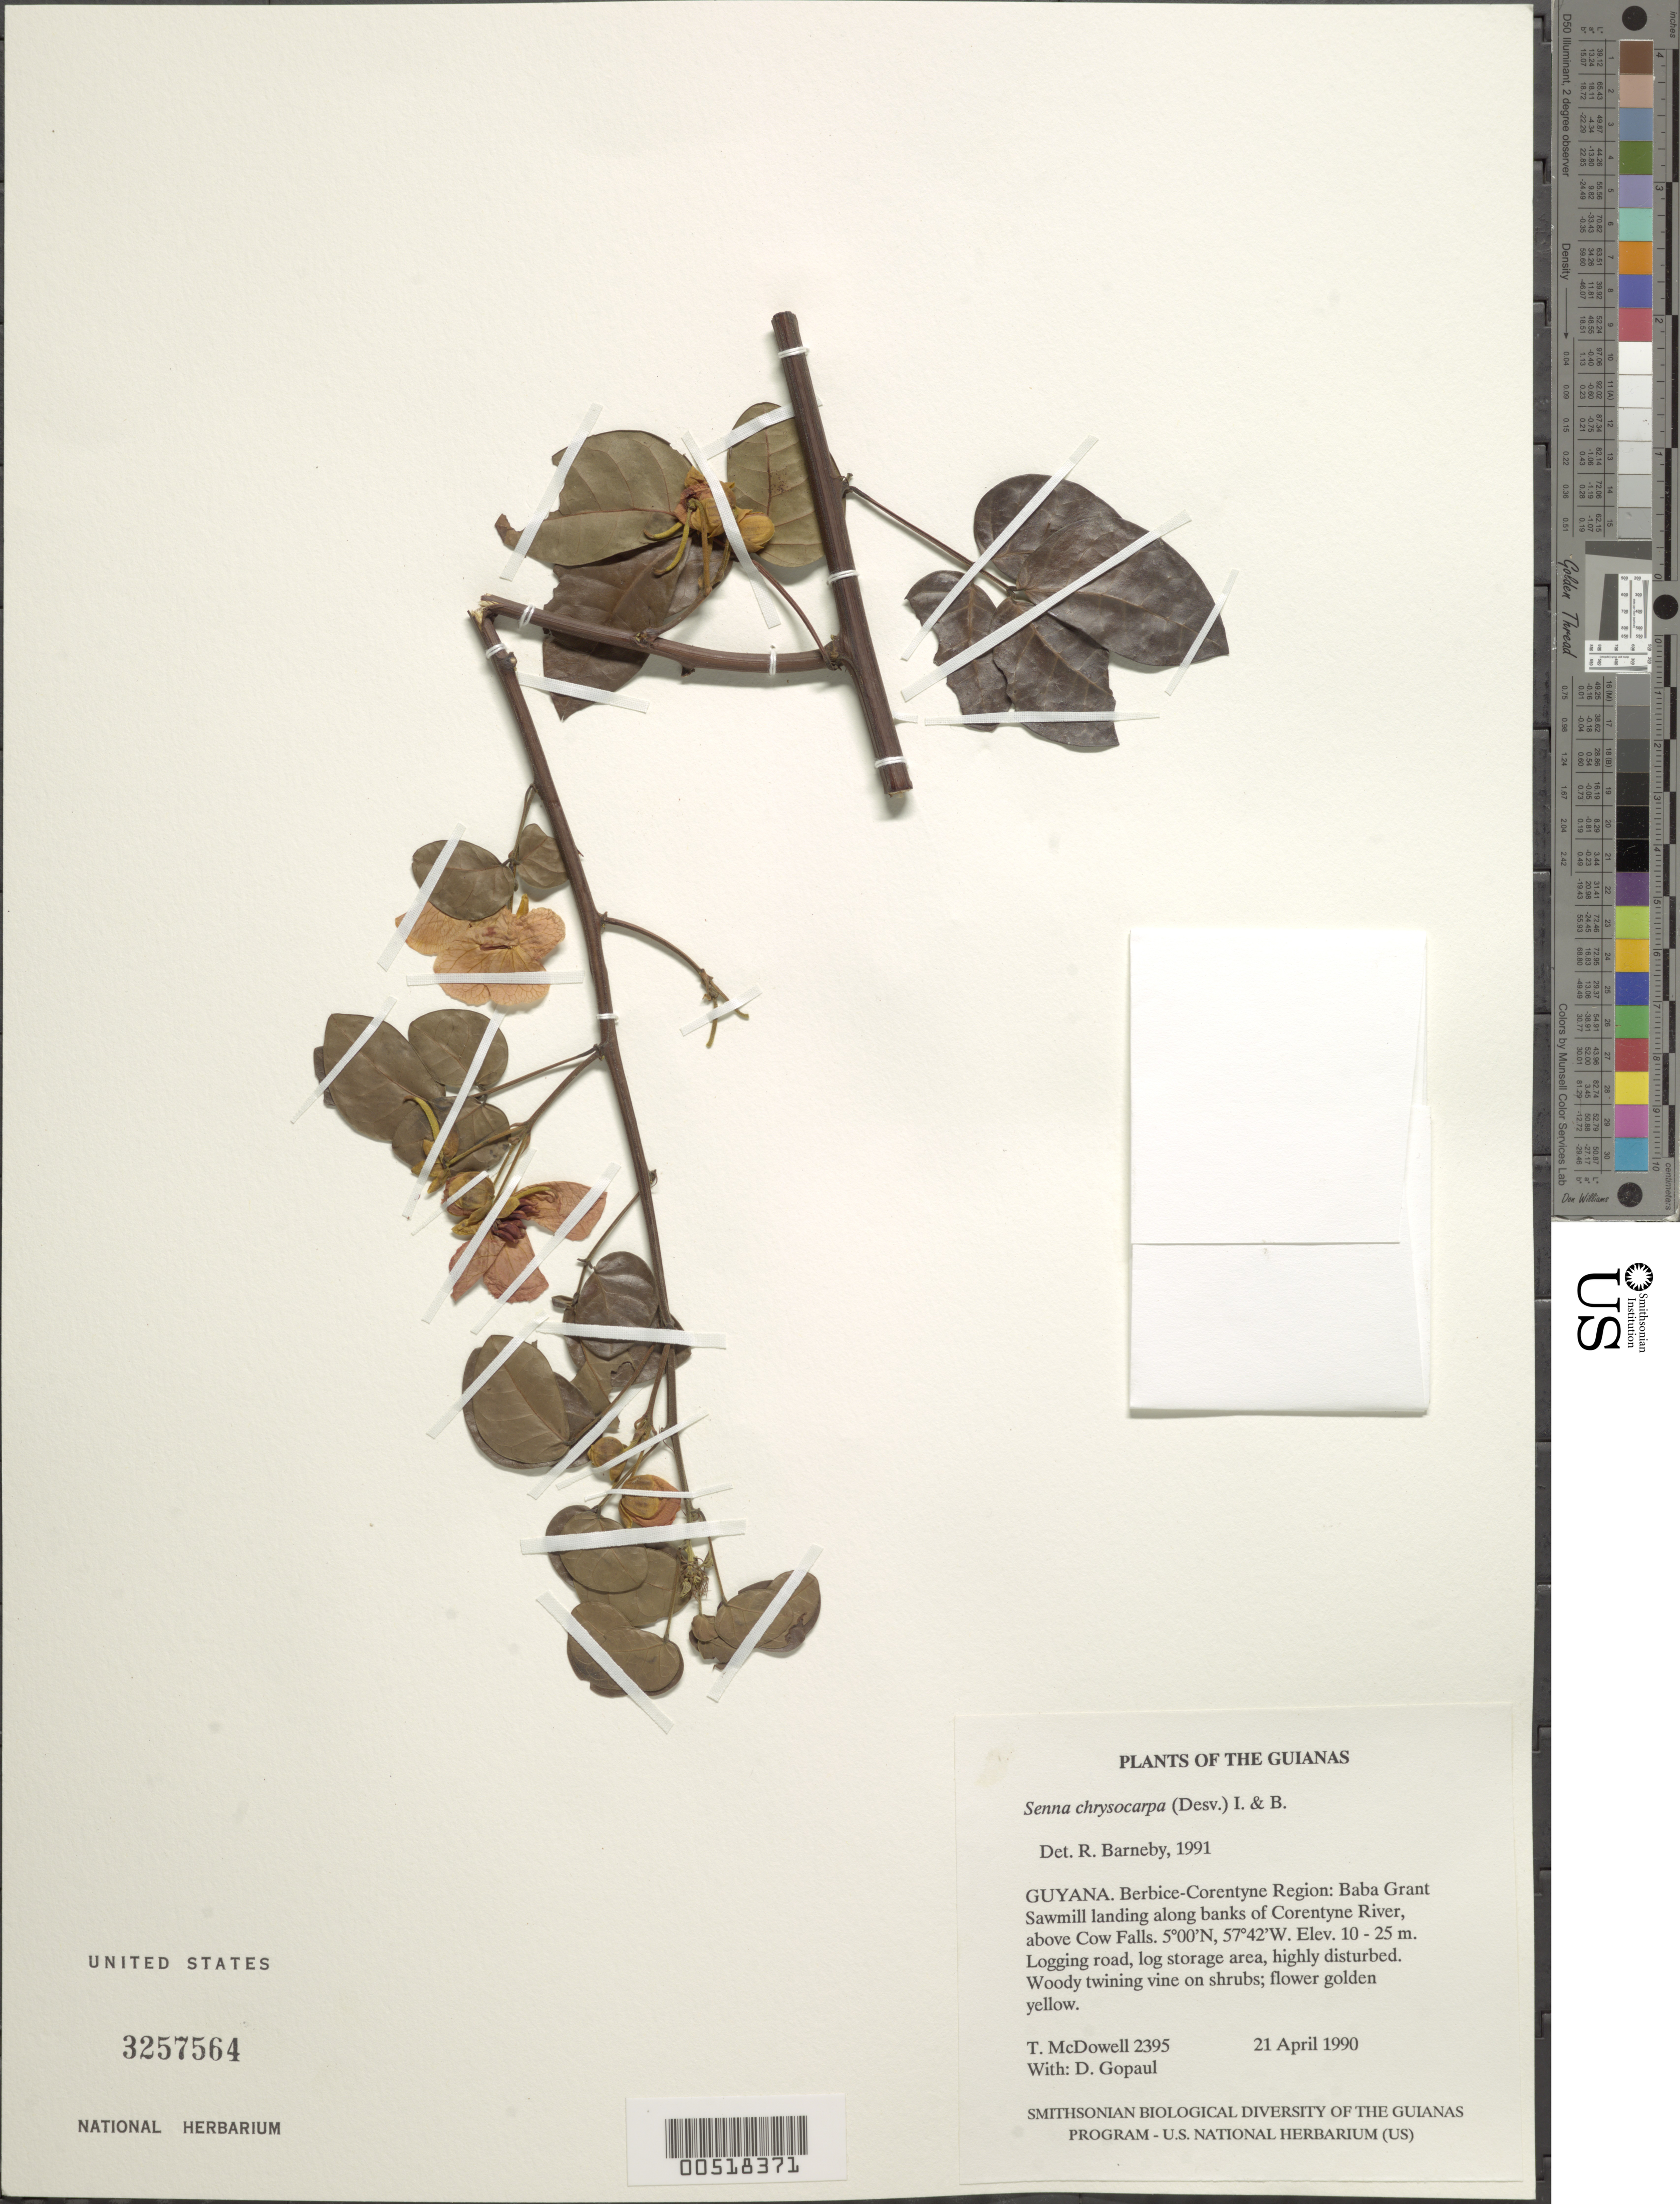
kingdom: Plantae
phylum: Tracheophyta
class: Magnoliopsida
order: Fabales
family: Fabaceae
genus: Senna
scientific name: Senna chrysocarpa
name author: (Desv.) H.S. Irwin & Barneby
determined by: Barneby, Rupert C., (NY)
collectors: T. McDowell & D. Gopaul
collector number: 2395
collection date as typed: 21 April 1990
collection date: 1990-04-21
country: Guyana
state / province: E. Berbice-Corentyne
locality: Baba Grant Sawmill landing along banks of Corentyne River, above Cow Falls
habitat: Logging road, log storage area, highly disturbed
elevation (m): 10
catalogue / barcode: US 3257564